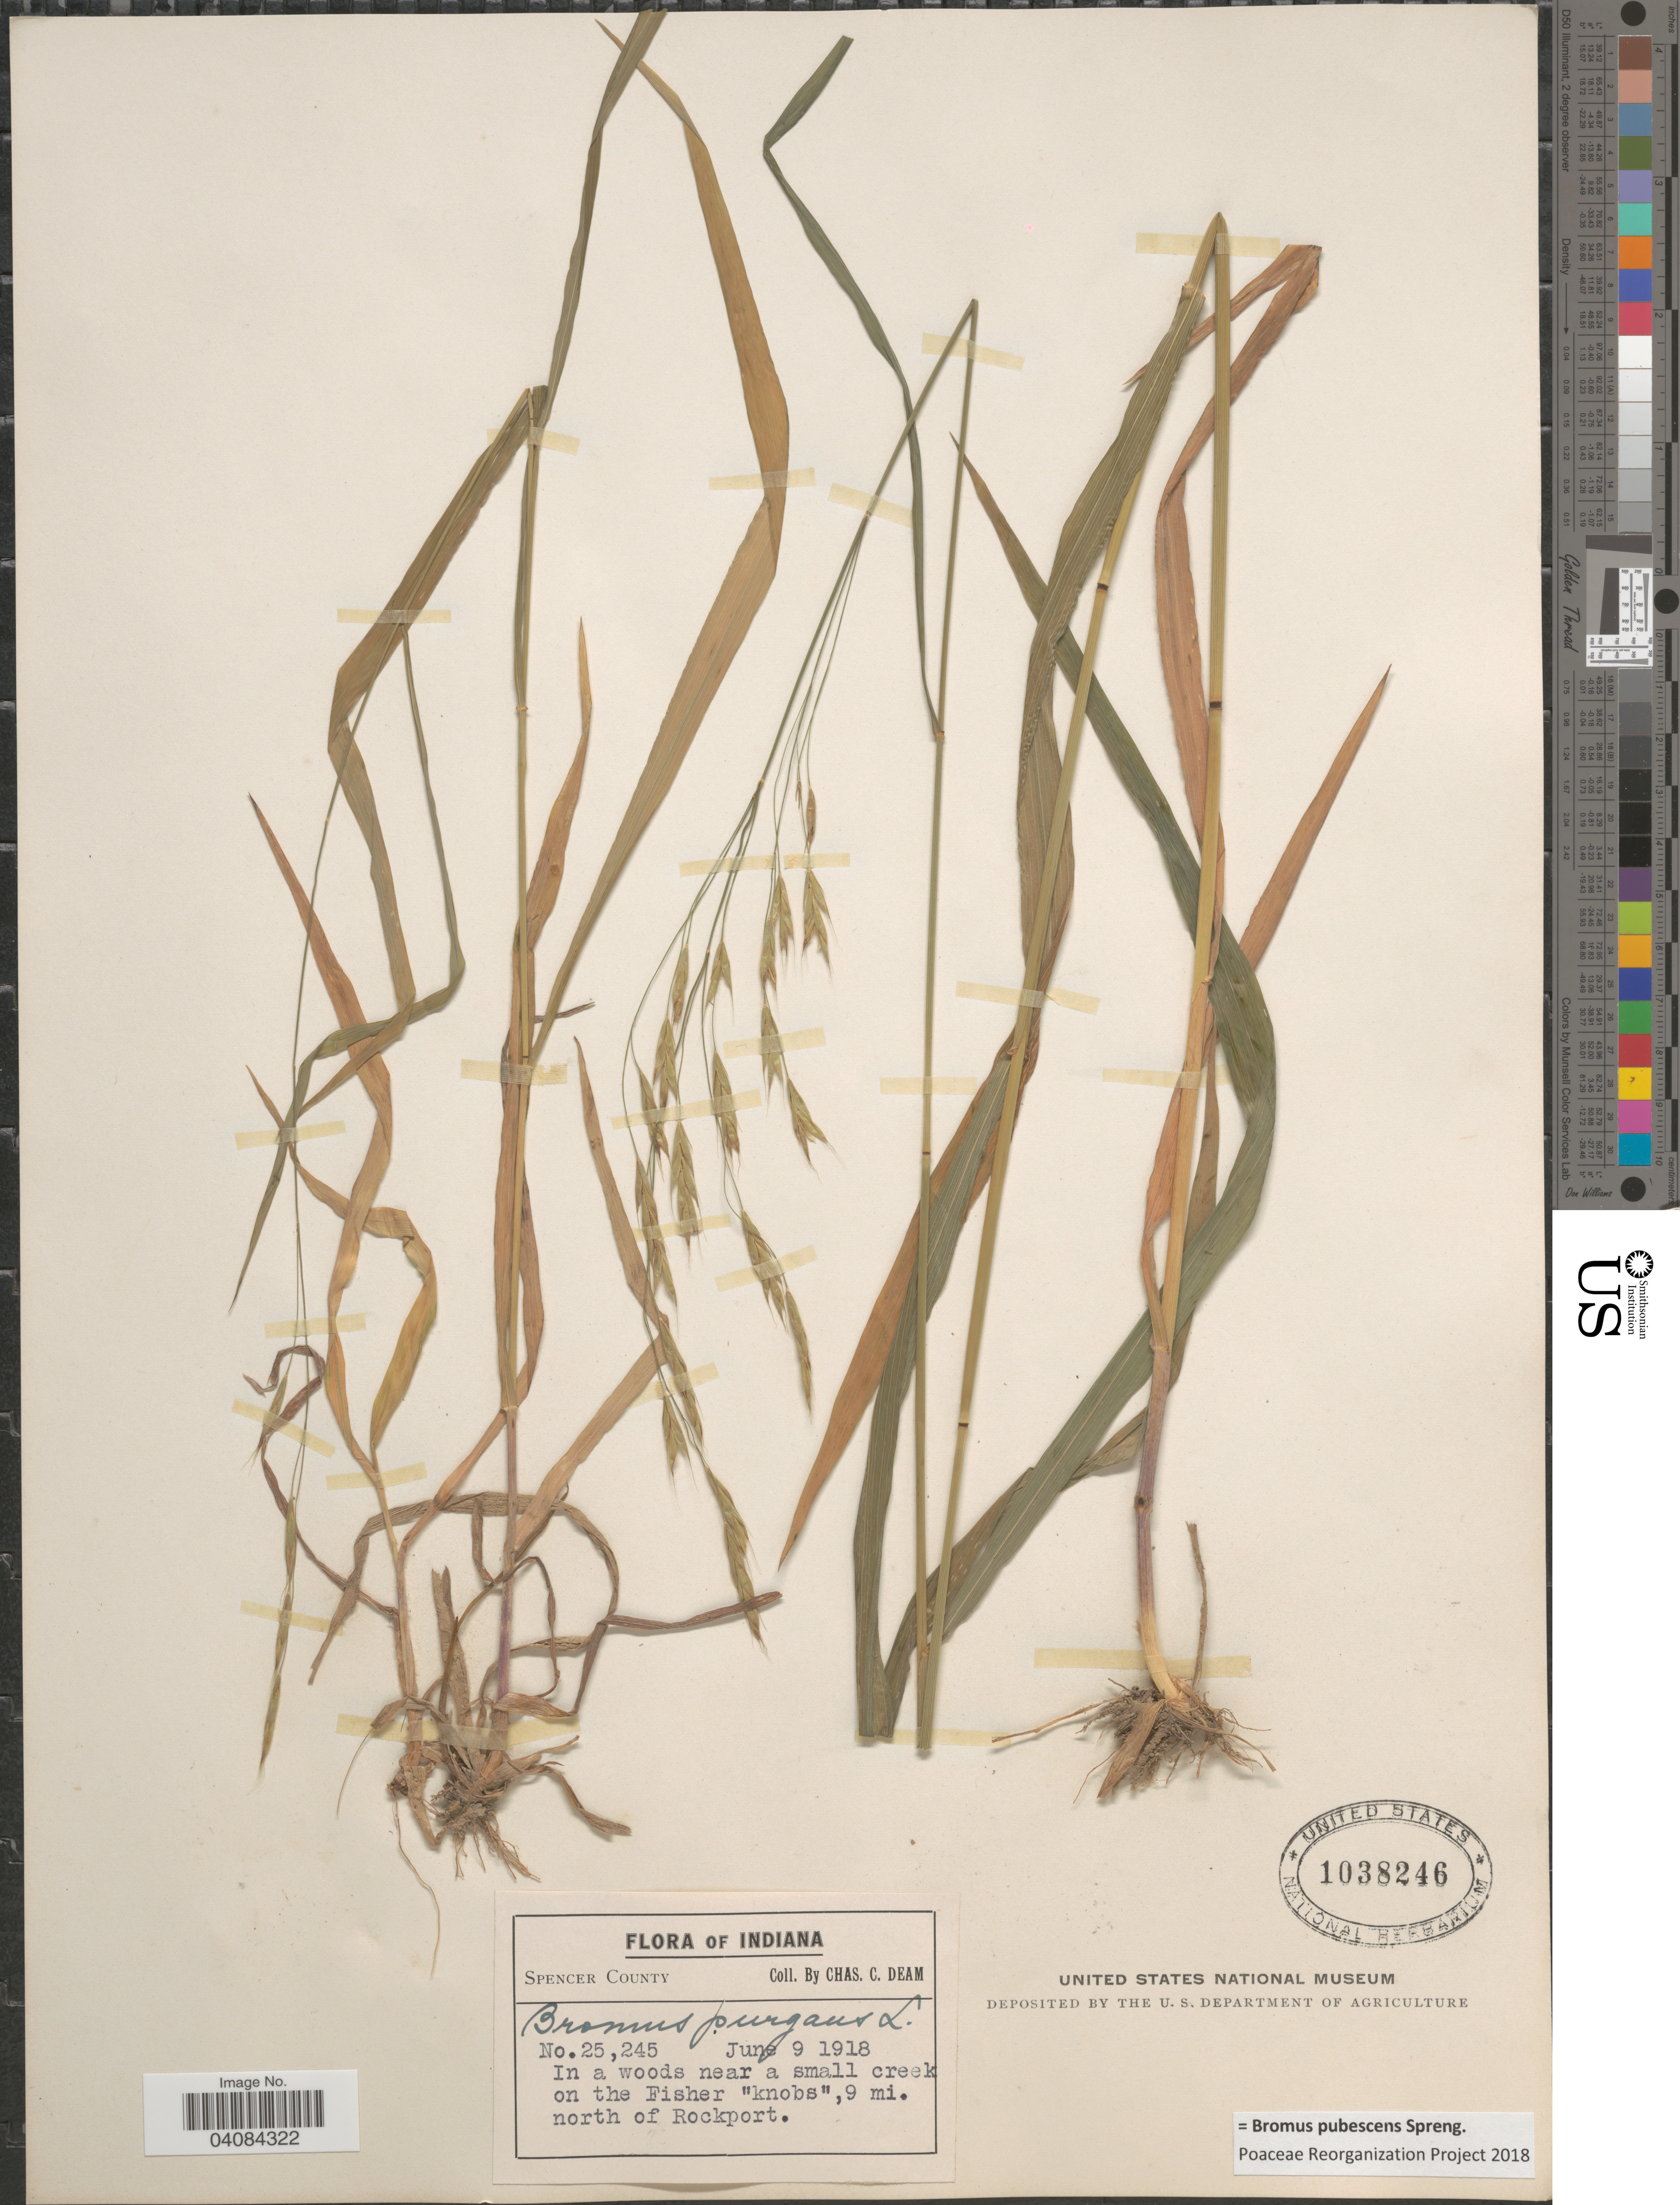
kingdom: Plantae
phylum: Tracheophyta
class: Liliopsida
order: Poales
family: Poaceae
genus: Bromus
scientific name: Bromus pubescens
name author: Muhl. ex Willd.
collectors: C. C. Deam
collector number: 25245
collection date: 1918-06-09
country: United States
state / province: Indiana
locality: Spencer County. In a woods near a small creek on the Fisher "knobs", 9 mi. north of Rockport.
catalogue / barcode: US 1038246